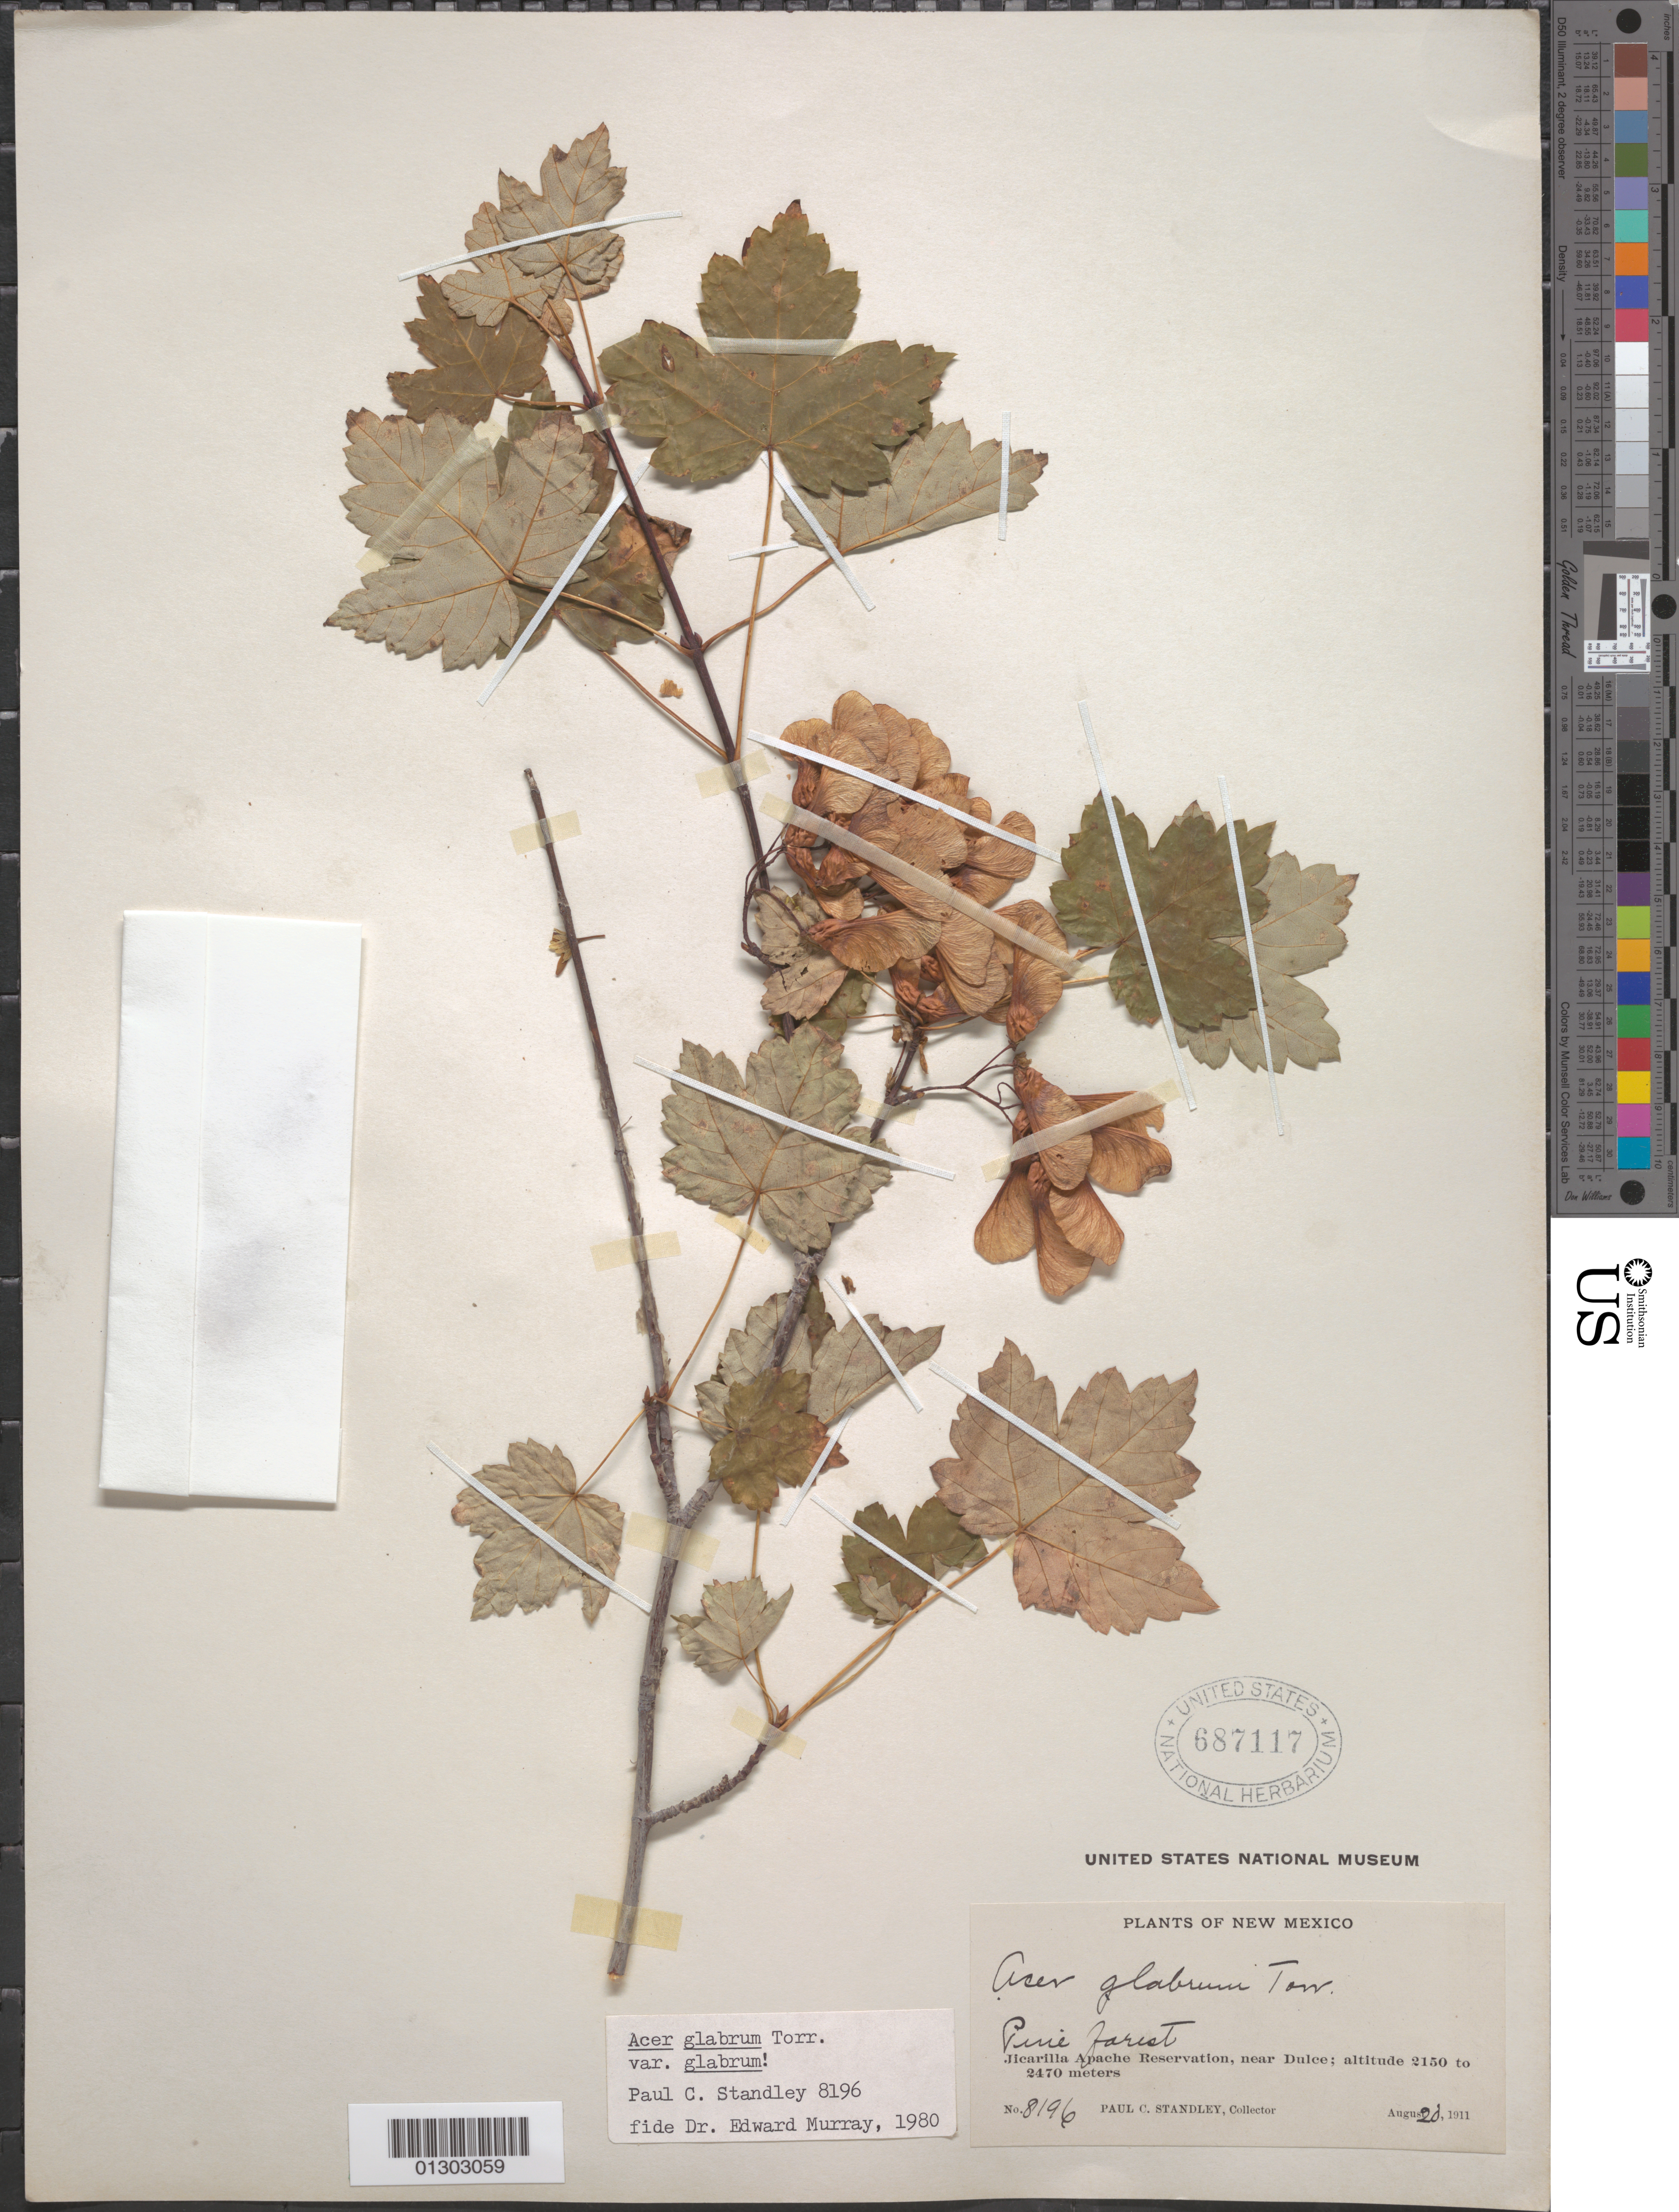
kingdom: Plantae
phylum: Tracheophyta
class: Magnoliopsida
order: Sapindales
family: Sapindaceae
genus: Acer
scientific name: Acer glabrum var. glabrum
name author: Torr.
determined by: Murray, Edward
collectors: P. C. Standley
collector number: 8196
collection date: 1911-08-20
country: United States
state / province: New Mexico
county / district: Rio Arriba County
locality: Jicarilla Apache reservation, near Dulce.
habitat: Pine forest.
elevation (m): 2150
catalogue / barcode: US 687117